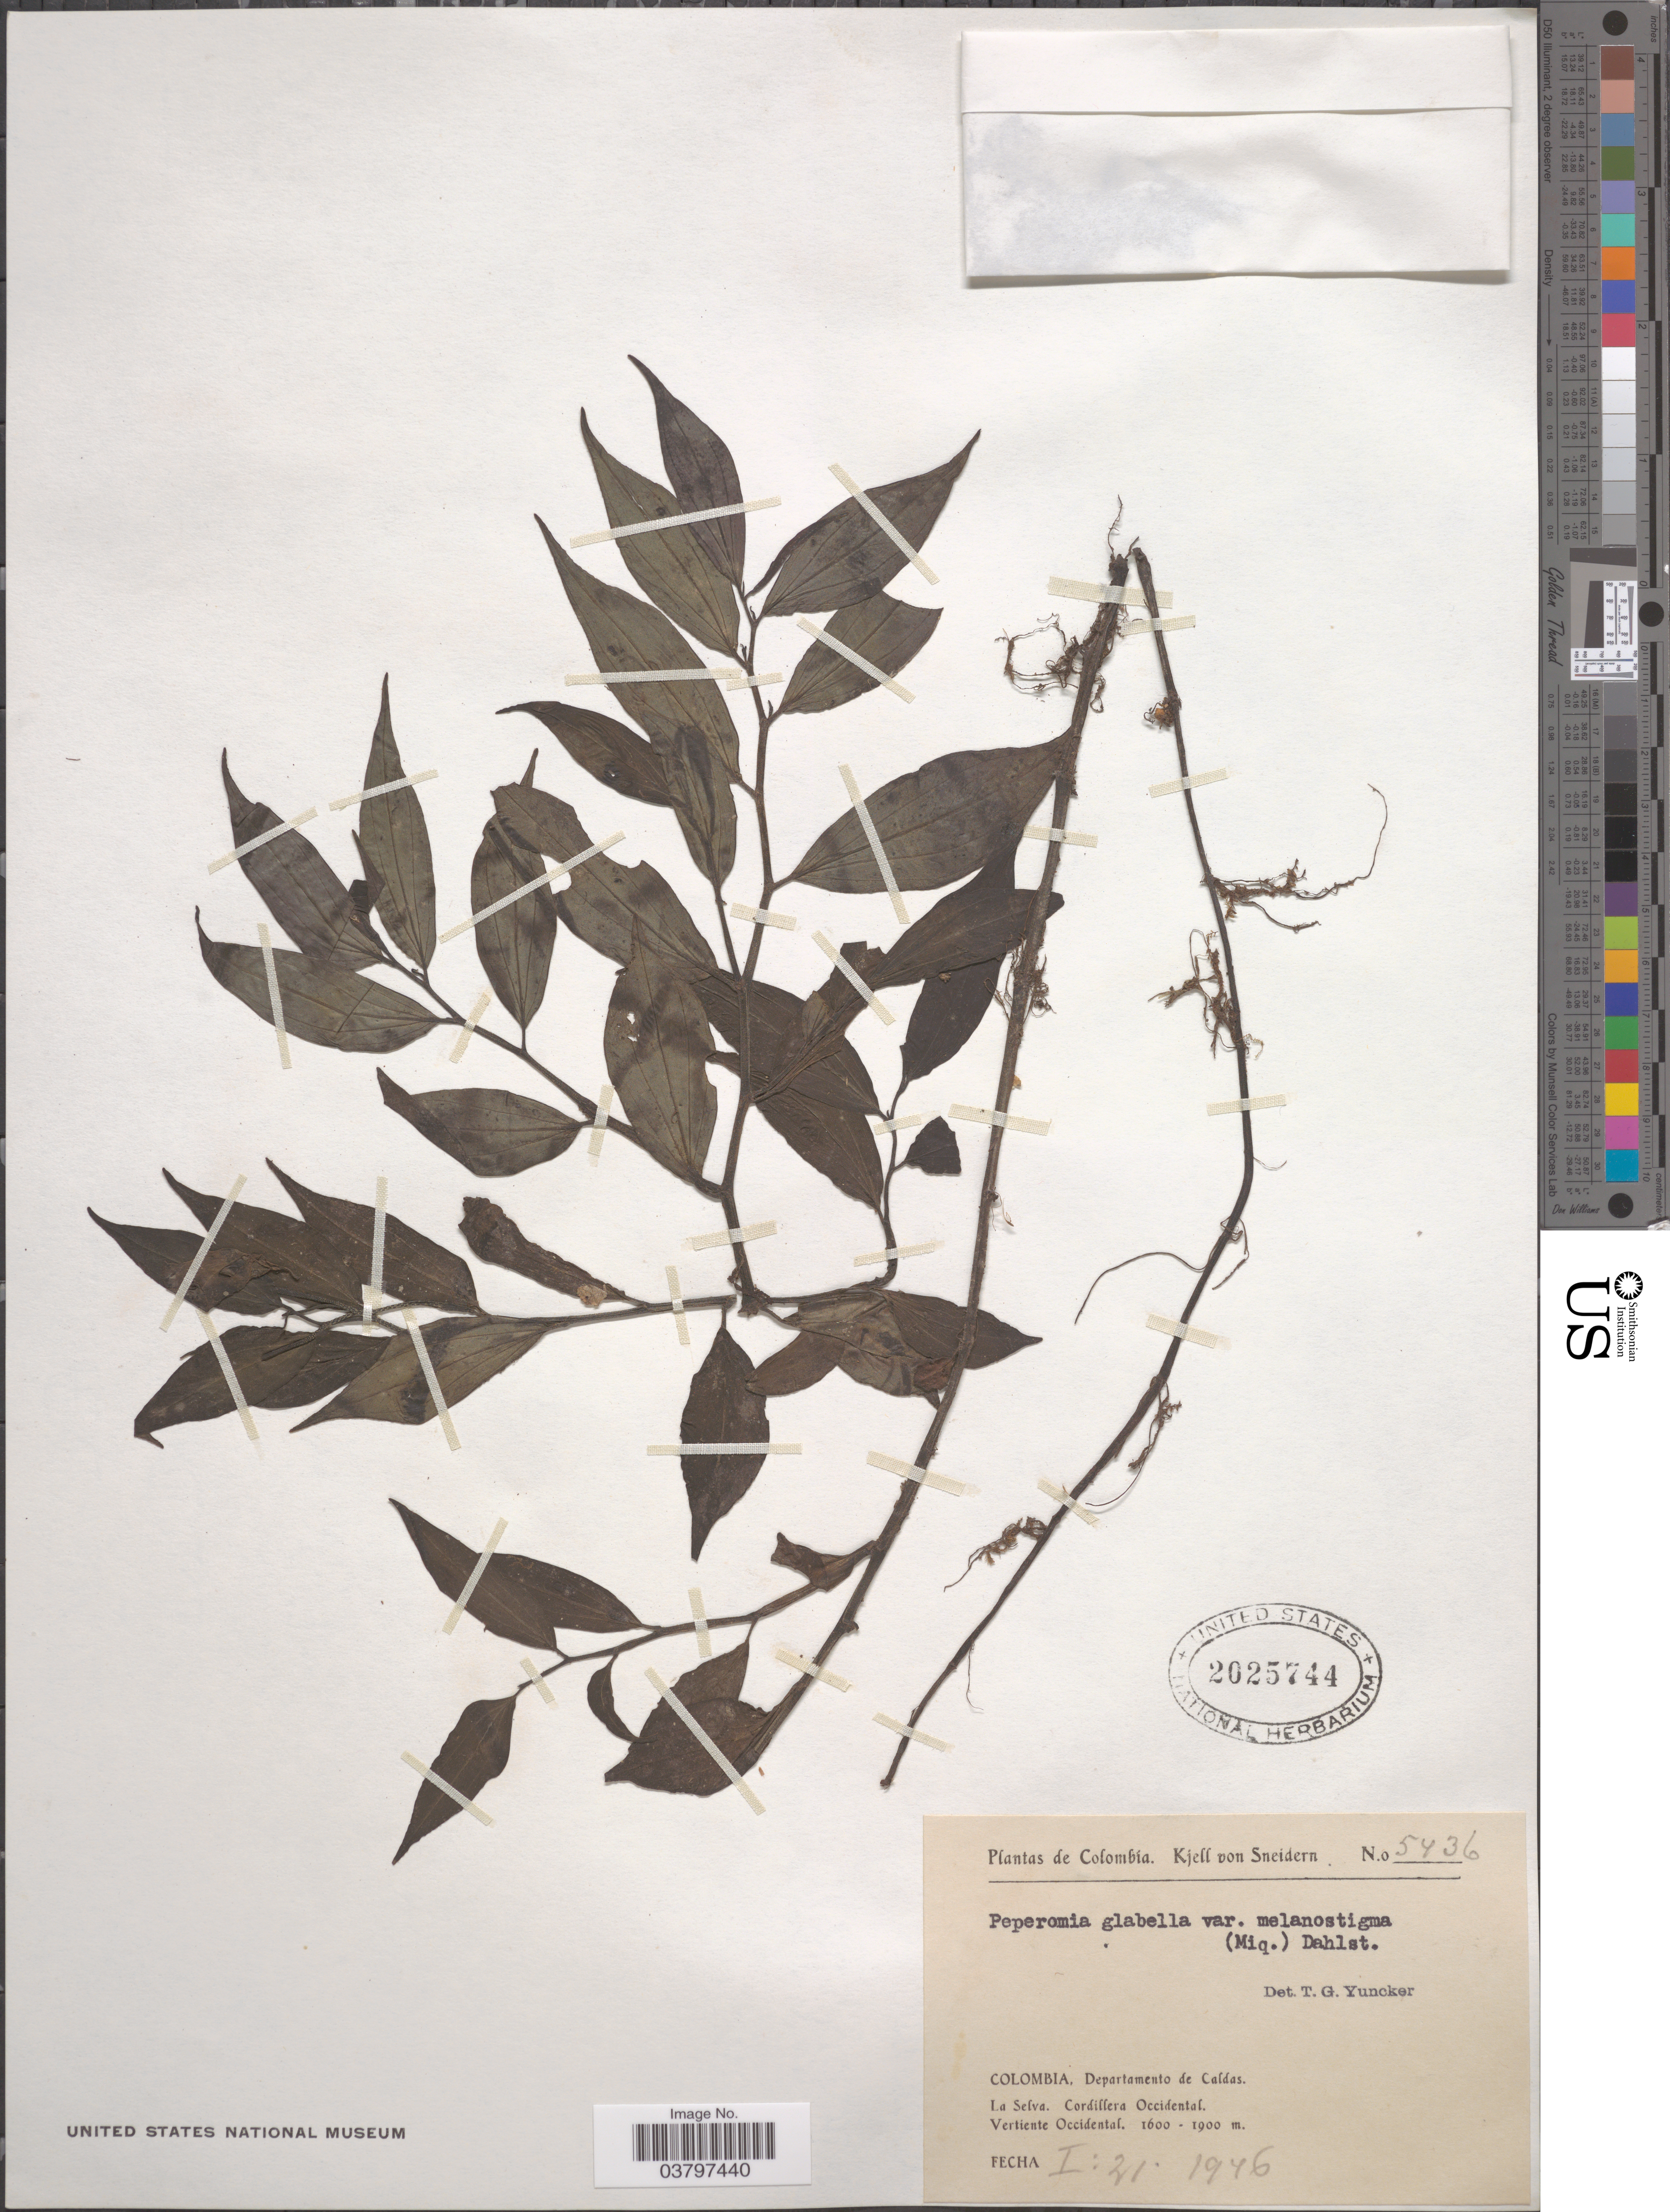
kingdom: Plantae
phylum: Tracheophyta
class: Magnoliopsida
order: Piperales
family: Piperaceae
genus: Peperomia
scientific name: Peperomia glabella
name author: (Sw.) A. Dietr.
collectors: K. von Sneidern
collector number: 5436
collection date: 1946-01-21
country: Colombia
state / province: Caldas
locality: Departamento de Caldas. La Selva. Cordillera Occidental. Vertiente Occidental.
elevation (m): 1600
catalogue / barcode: US 2025744